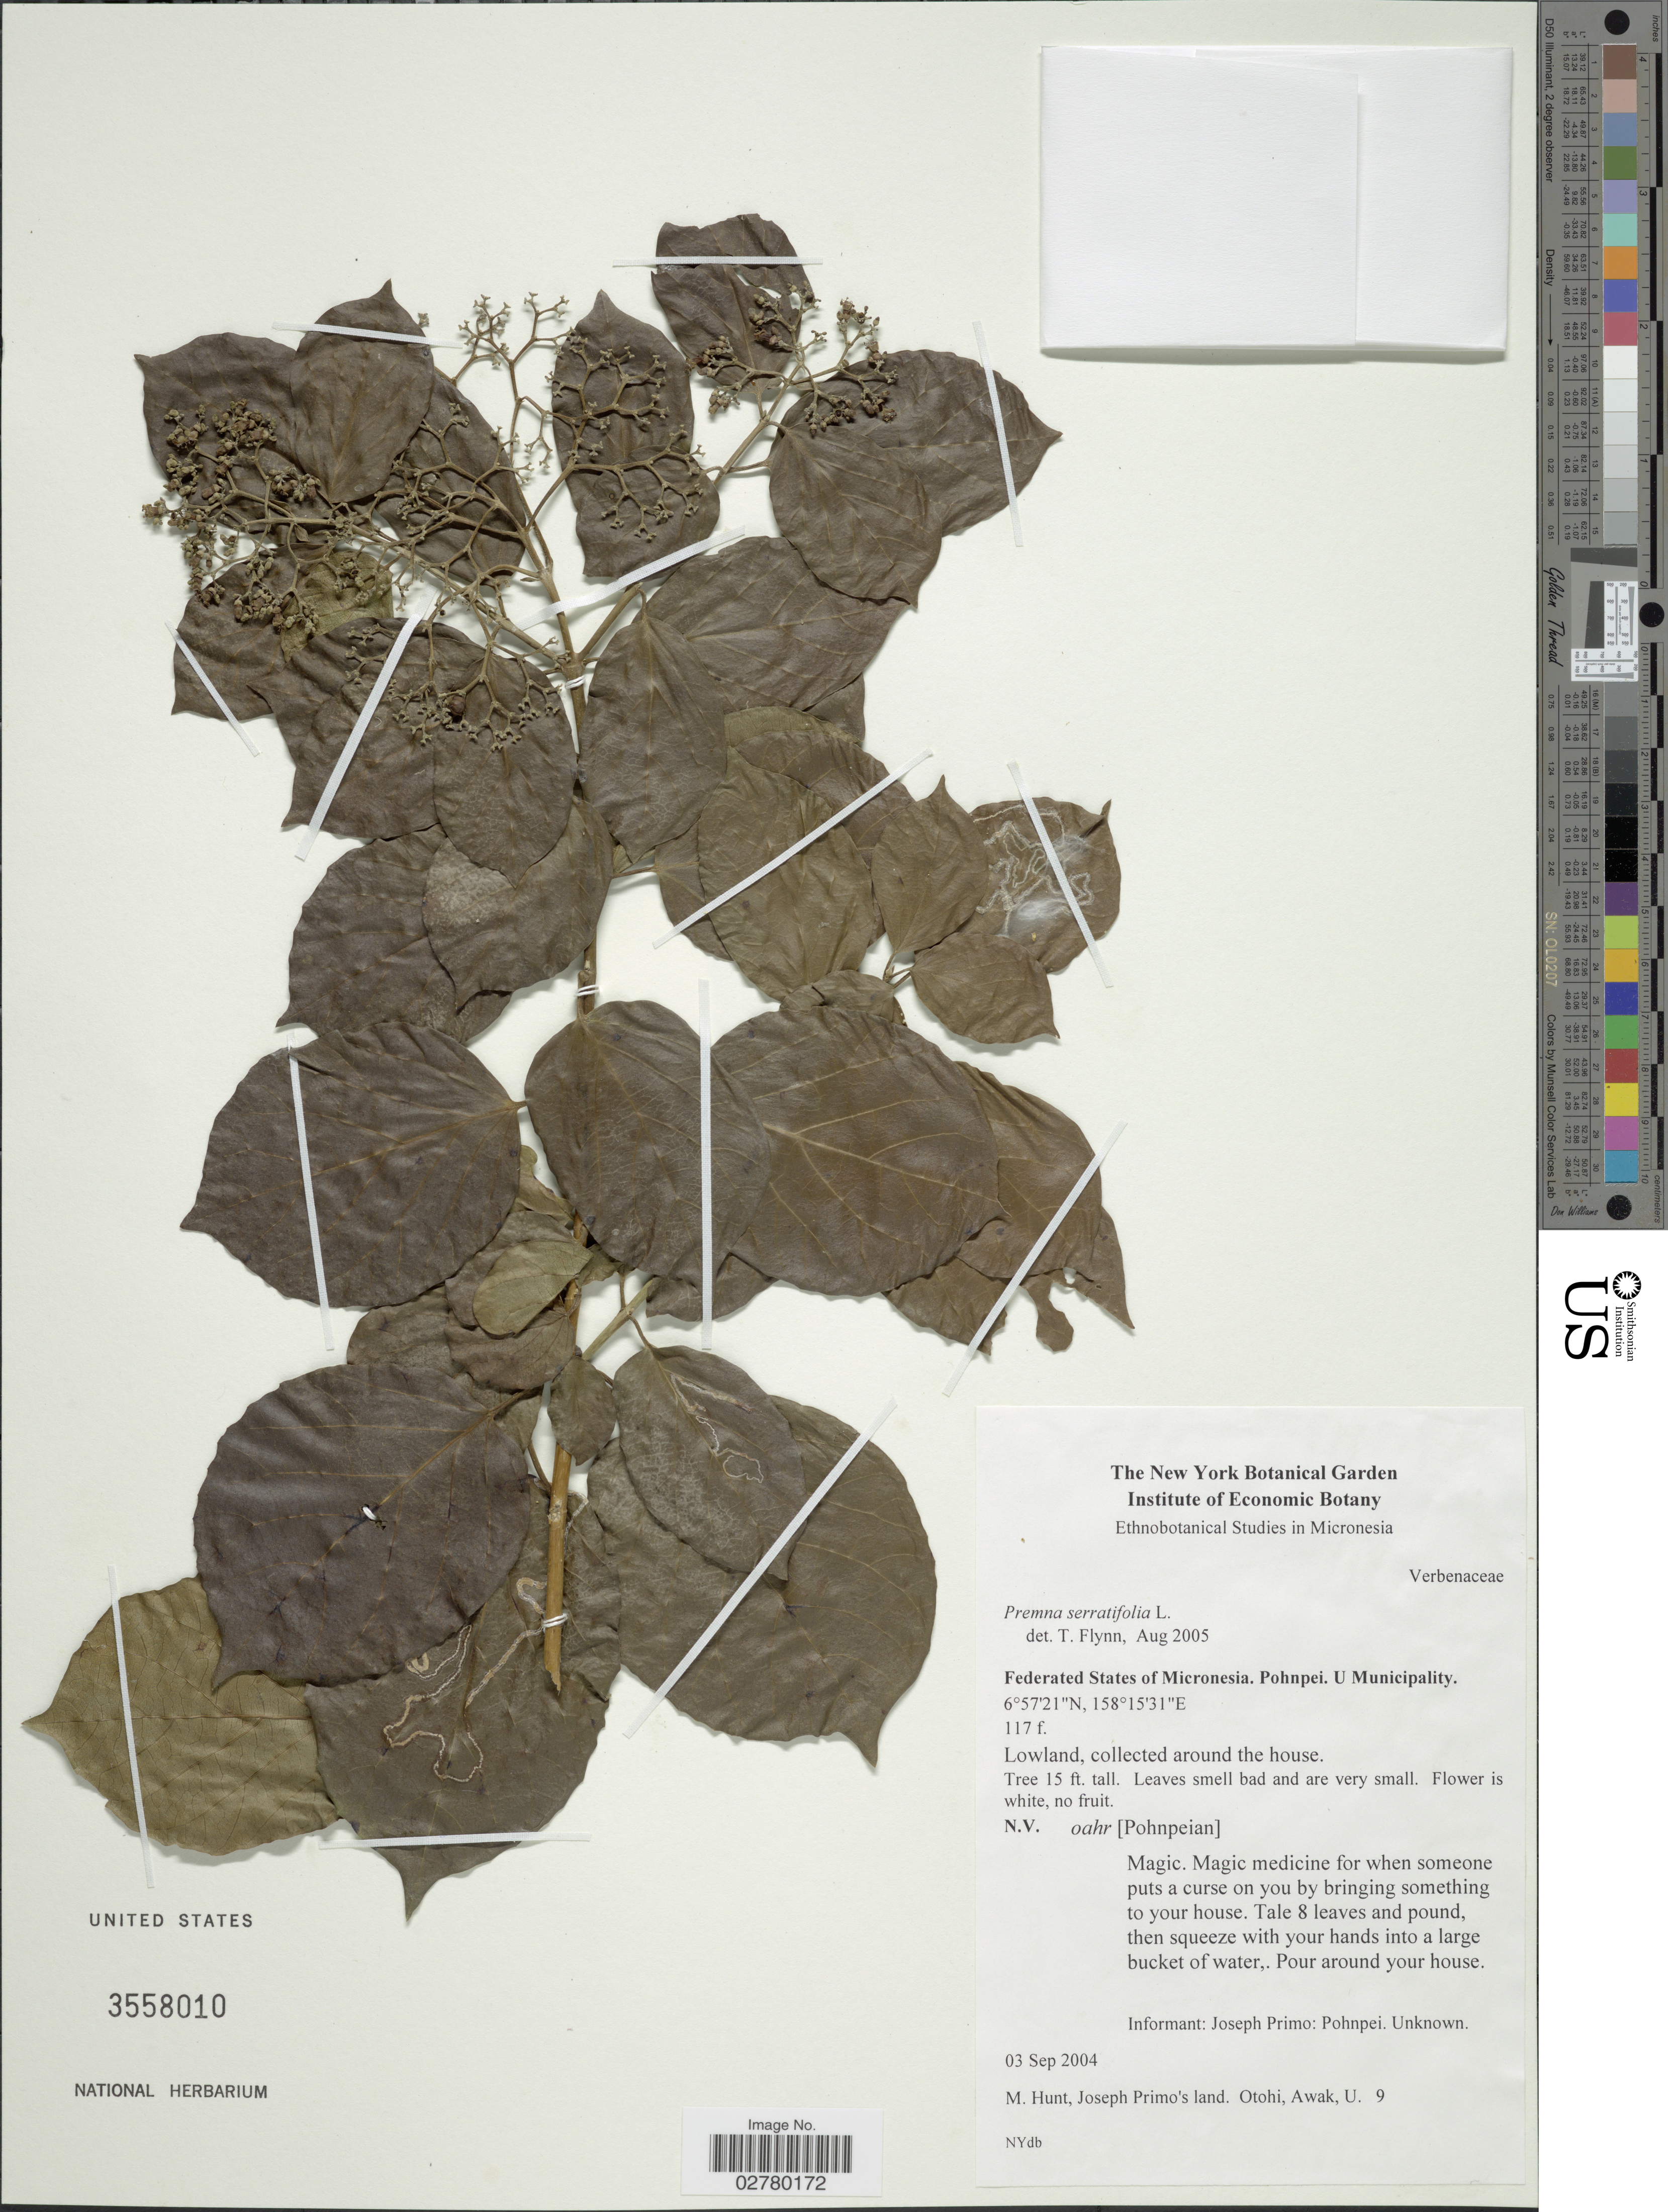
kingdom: Plantae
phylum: Tracheophyta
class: Magnoliopsida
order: Lamiales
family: Lamiaceae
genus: Premna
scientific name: Premna serratifolia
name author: L.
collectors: M. Hunt, Otohi & U. Awak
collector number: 9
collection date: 2004-09-03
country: Micronesia, Federated States of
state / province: Pohnpei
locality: U Municipality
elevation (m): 36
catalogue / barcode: US 3558010